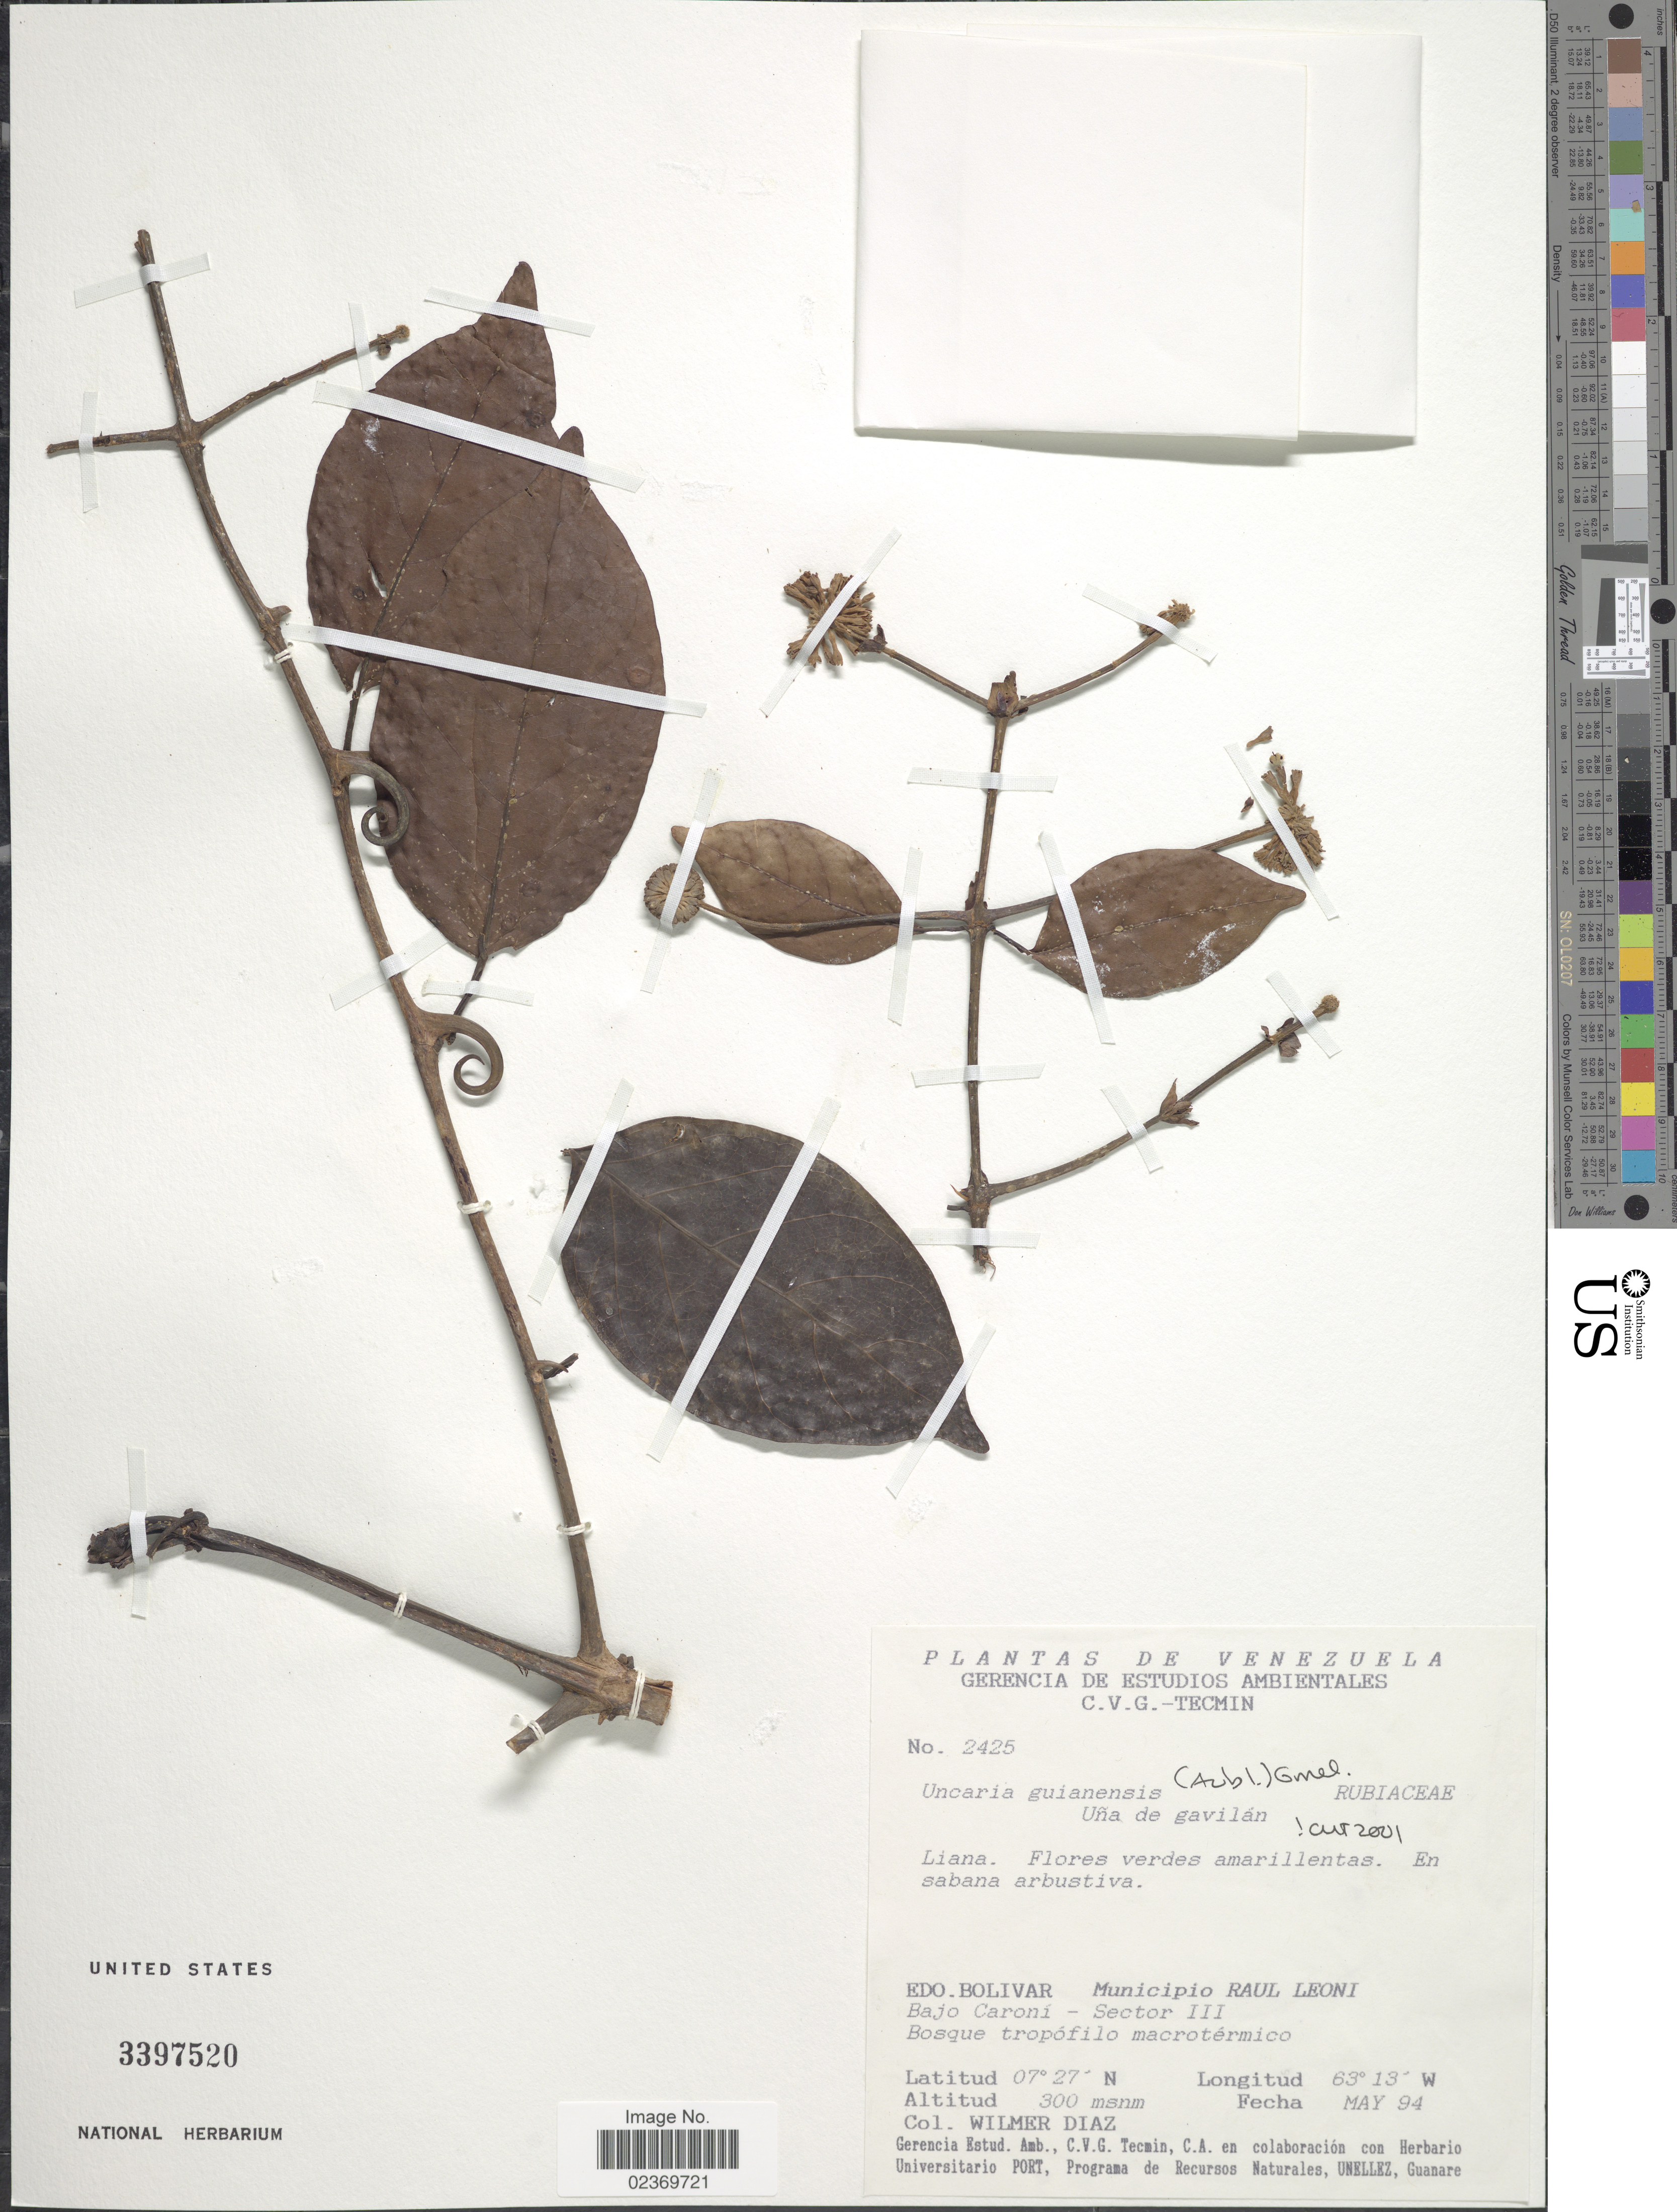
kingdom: Plantae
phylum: Tracheophyta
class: Magnoliopsida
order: Gentianales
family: Rubiaceae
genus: Uncaria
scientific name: Uncaria guianensis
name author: (Aubl.) J.F. Gmel.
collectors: W. Díaz P.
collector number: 2425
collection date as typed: Transcribed d/m/y: /5/94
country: Venezuela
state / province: Bolivar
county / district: Angostura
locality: Municipio Raúl Leoni [=Angostura], Bajo Caroni - Sector III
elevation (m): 300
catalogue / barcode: US 3397520